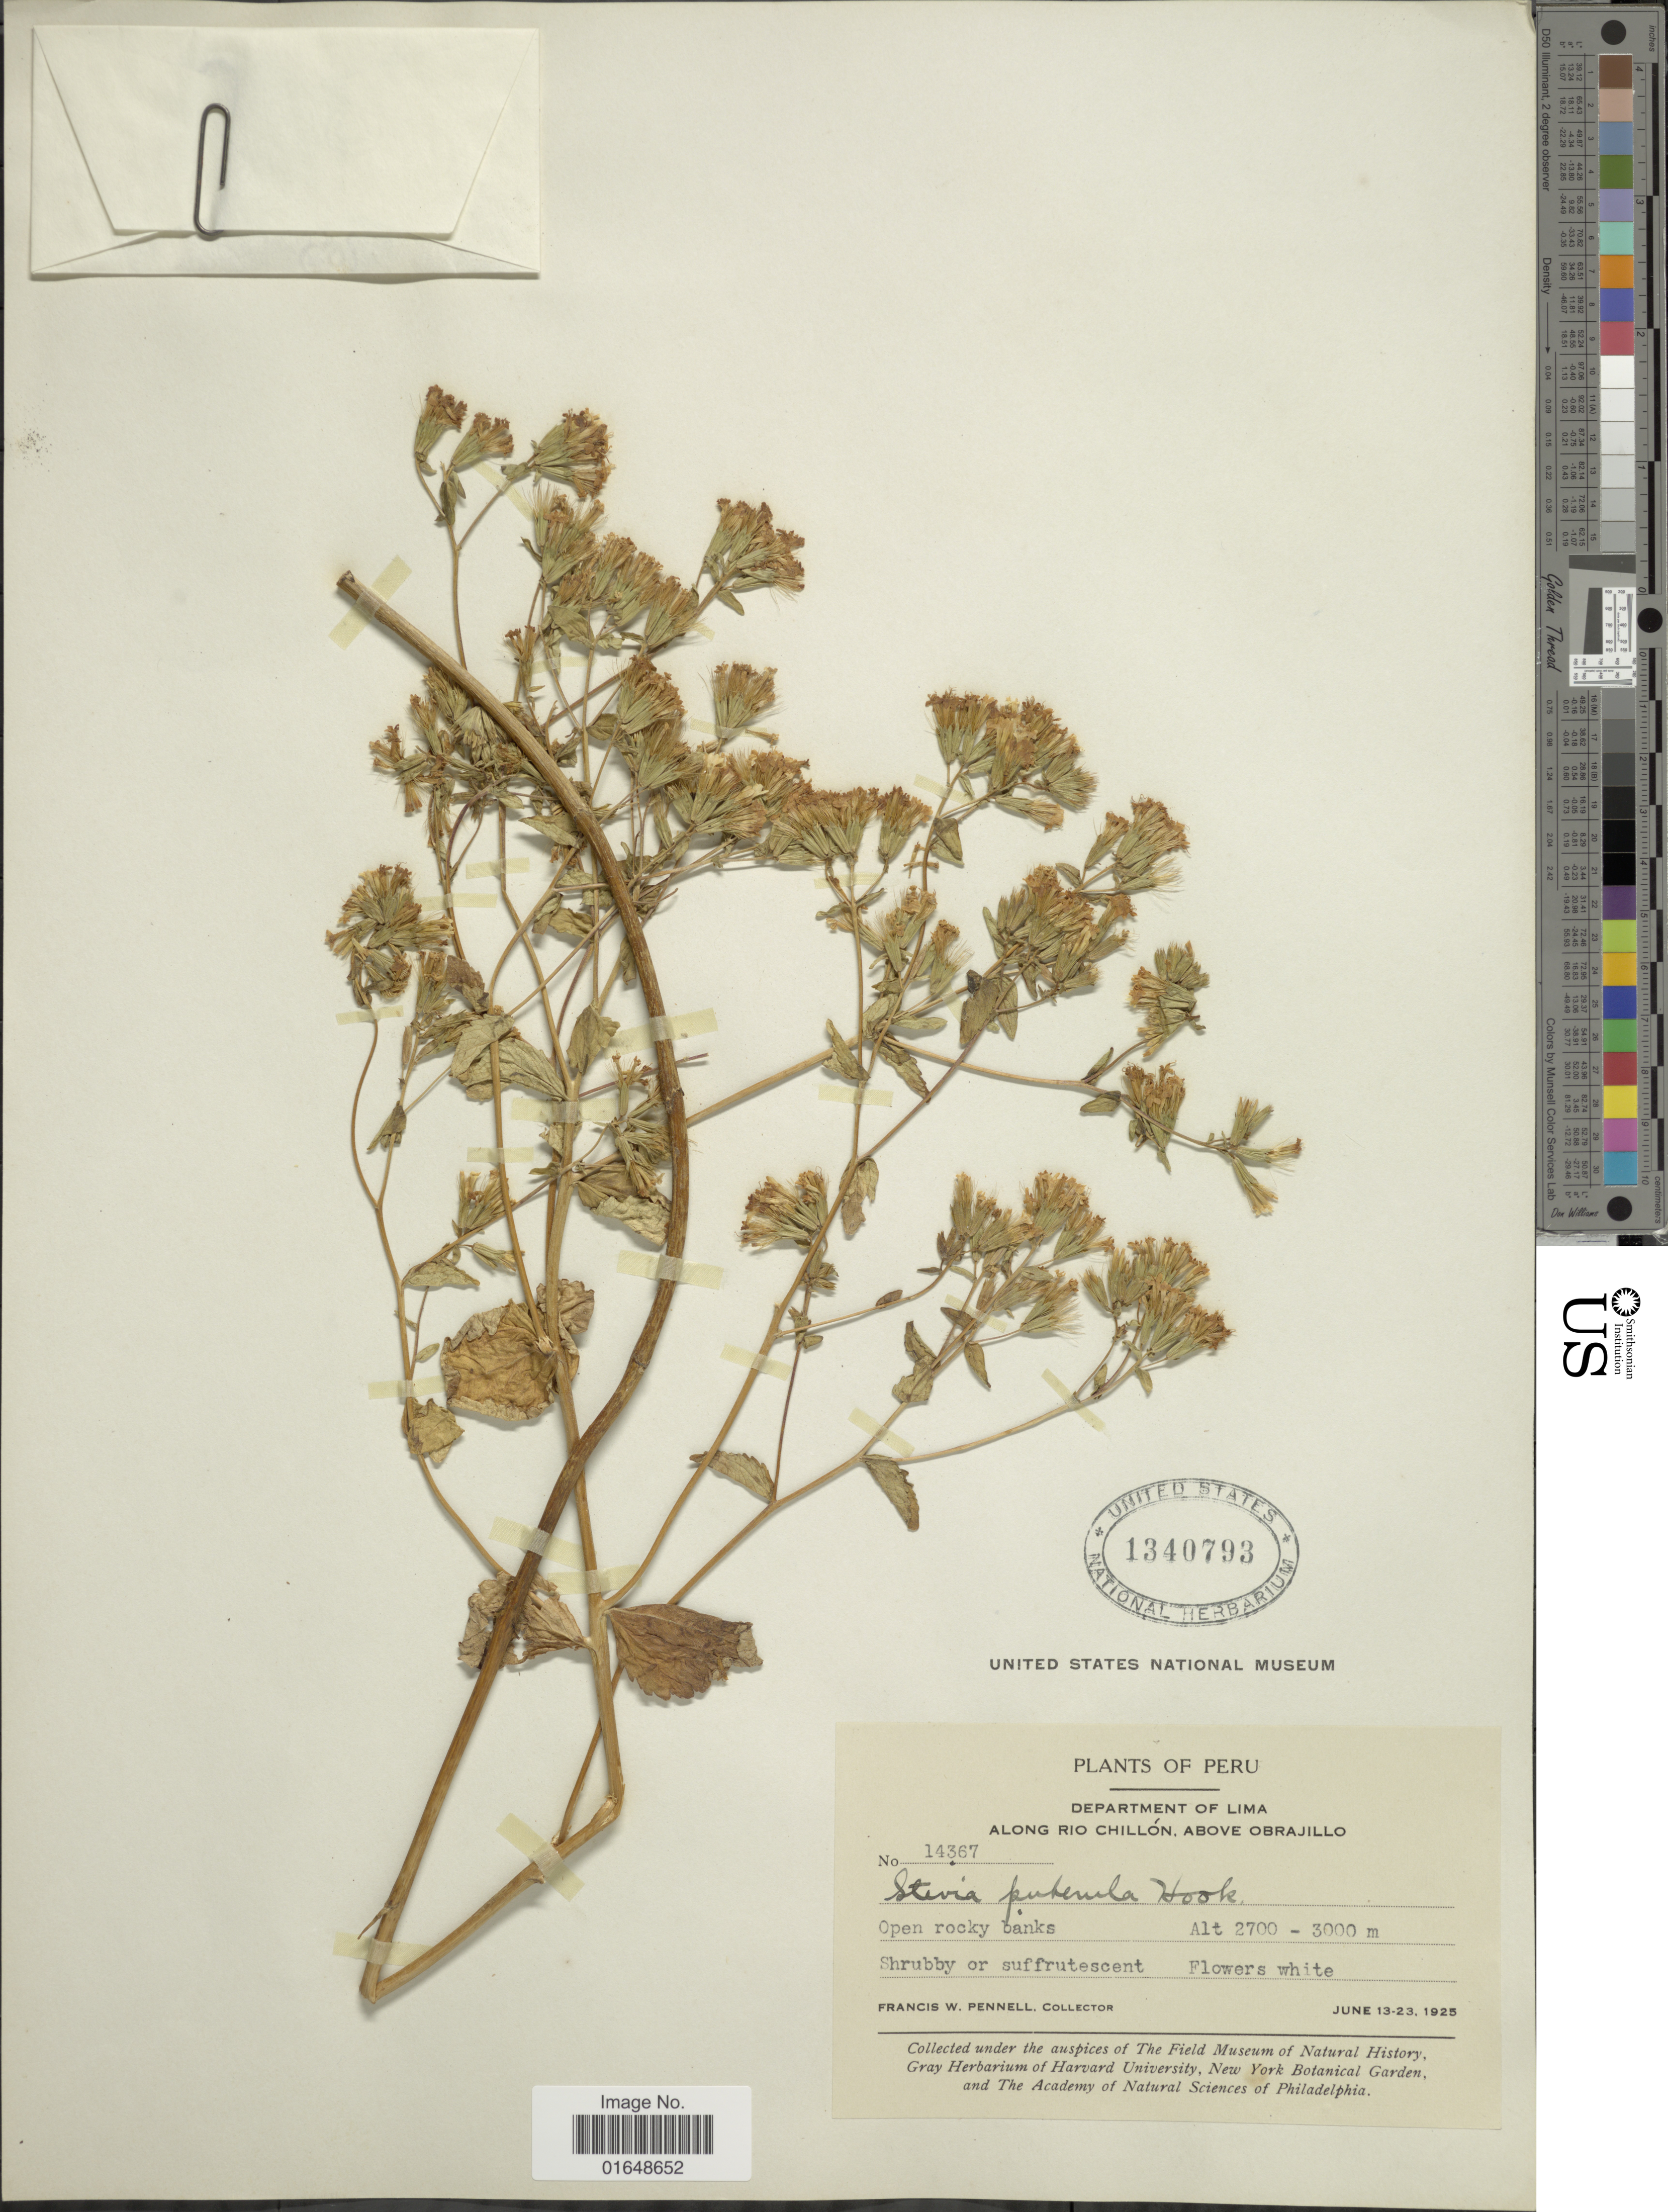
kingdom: Plantae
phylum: Tracheophyta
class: Magnoliopsida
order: Asterales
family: Asteraceae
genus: Stevia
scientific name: Stevia puberula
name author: Hook.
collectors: F. W. Pennell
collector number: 14367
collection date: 1925-06-13/1925-06-23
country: Peru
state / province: Lima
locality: Department of Lima. Along Rio Chillón, above Obrajillo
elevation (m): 2700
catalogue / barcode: US 1340793